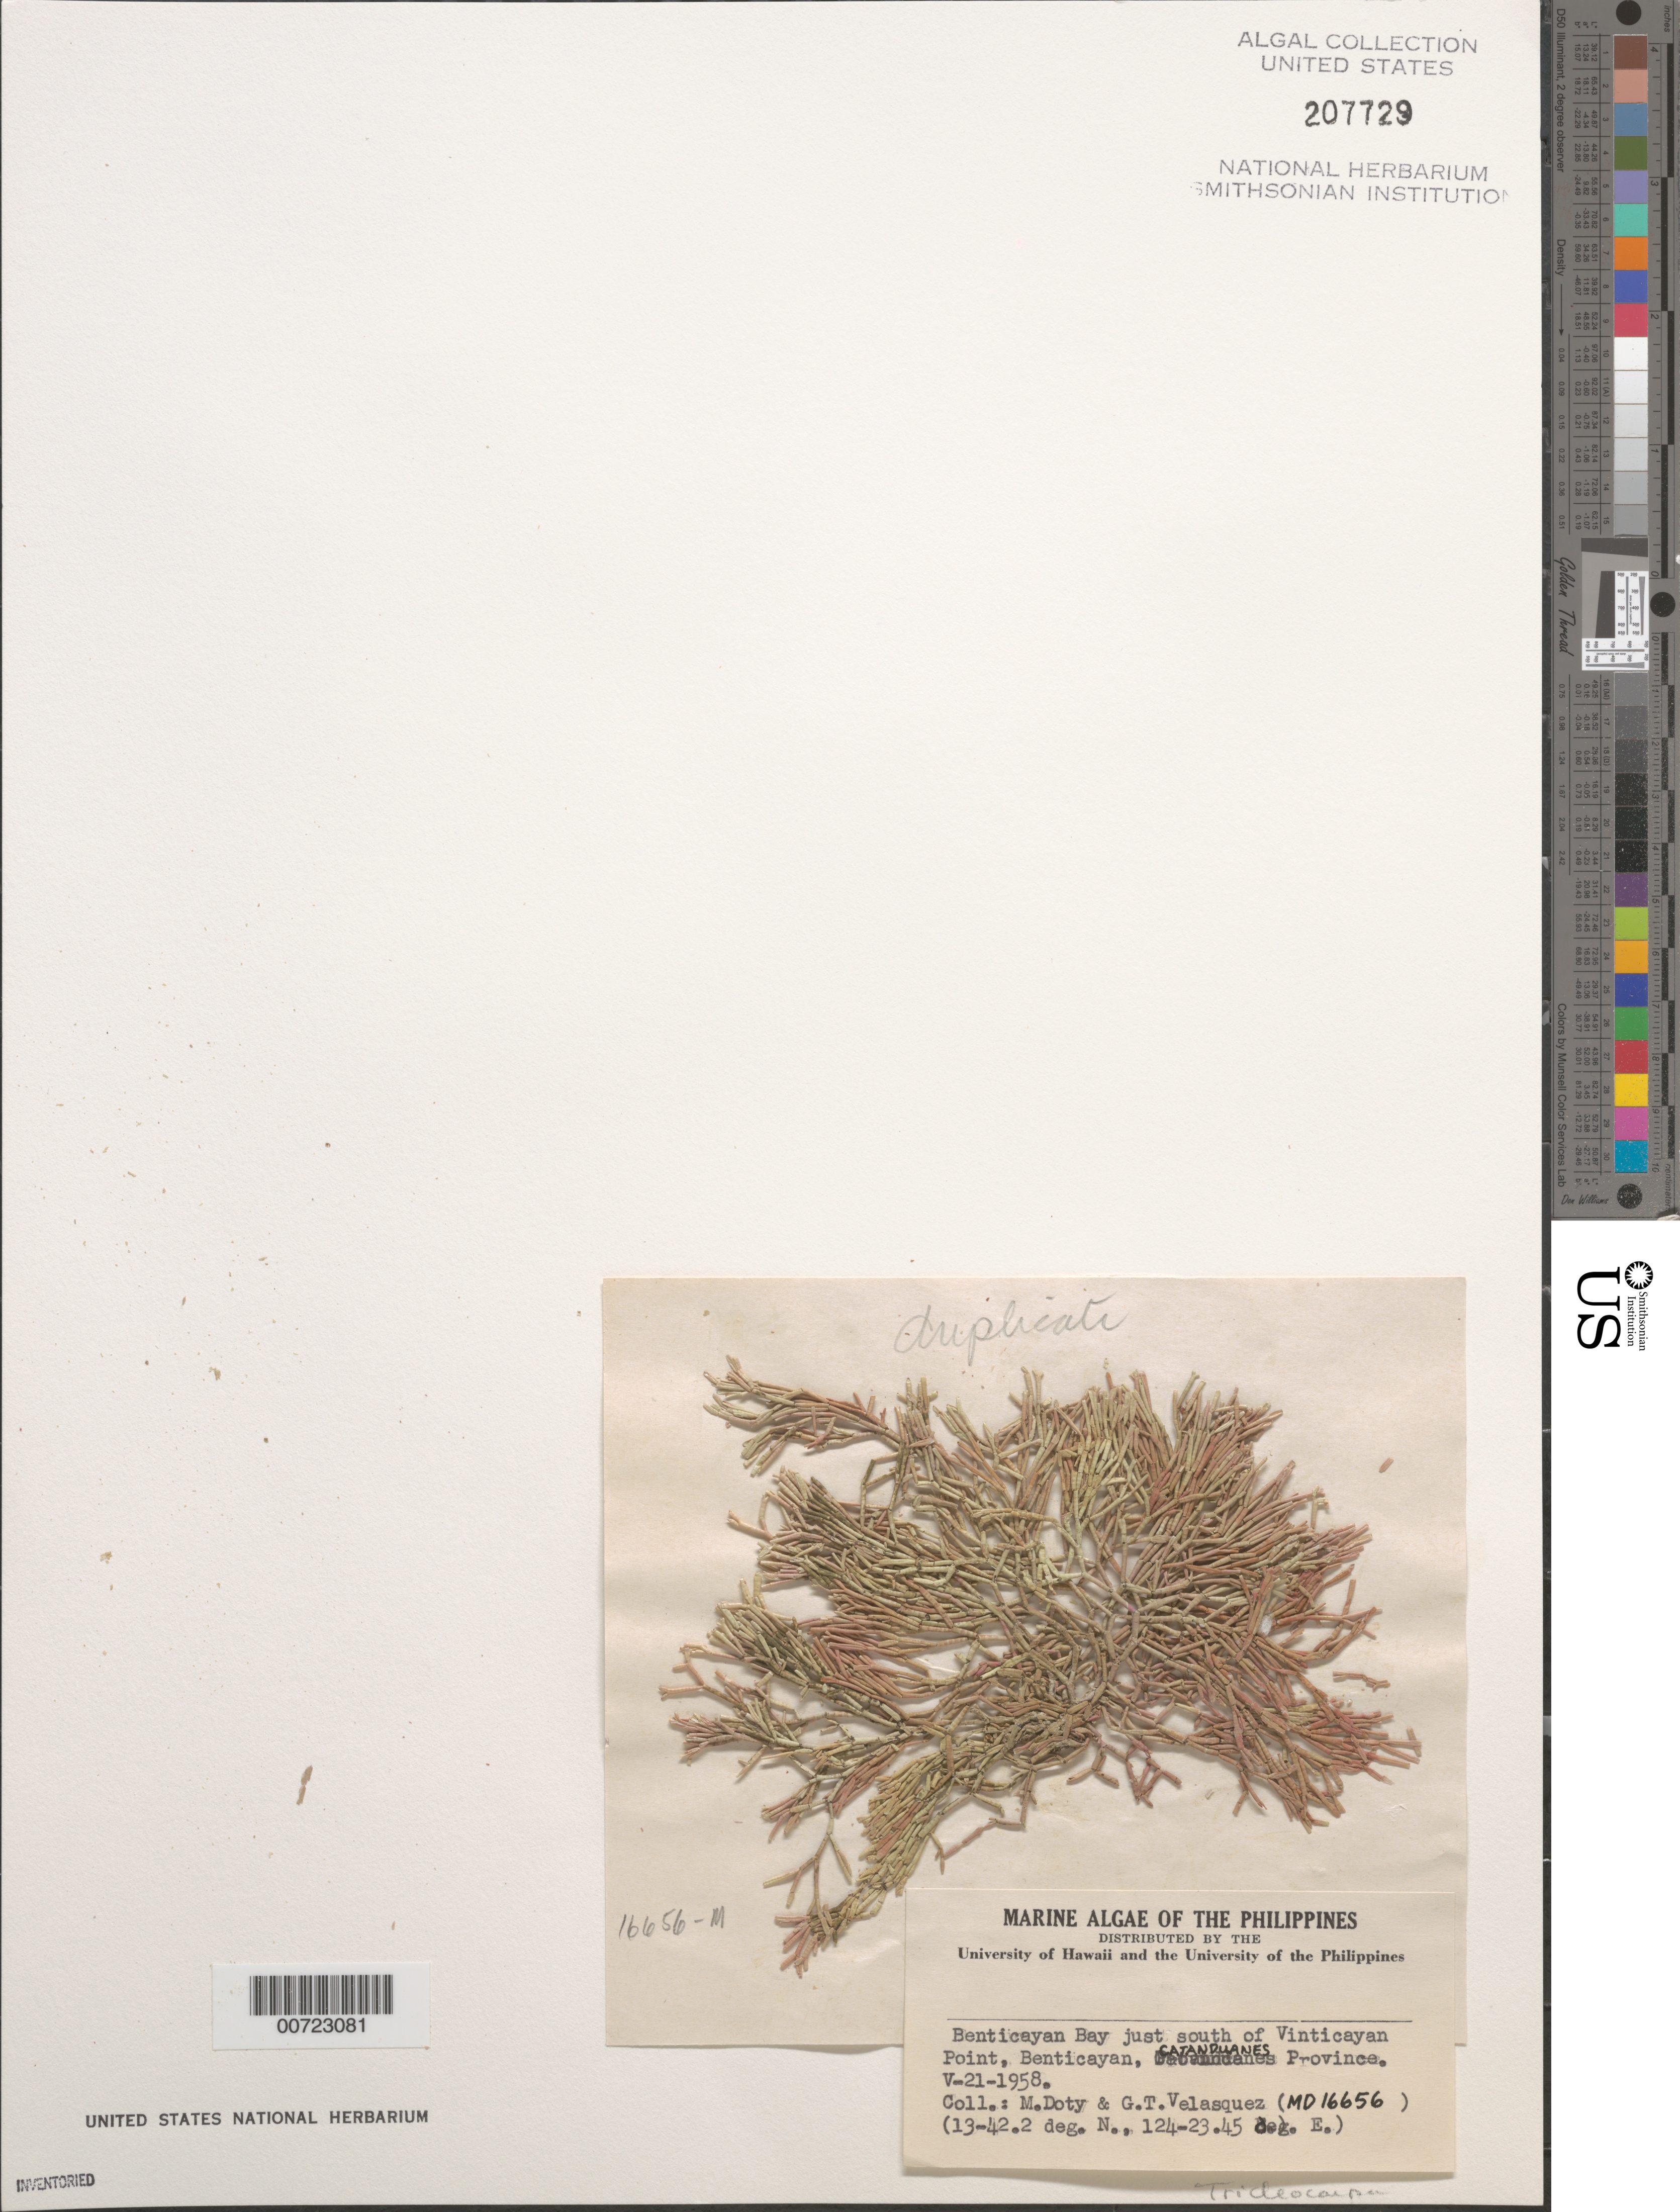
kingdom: Plantae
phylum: Rhodophyta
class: Florideophyceae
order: Nemaliales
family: Galaxauraceae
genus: Tricleocarpa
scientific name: Tricleocarpa sp.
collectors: M. S. Doty & G. Velasquez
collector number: MSD 16656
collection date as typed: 21 May 1958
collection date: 1958-05-21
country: Philippines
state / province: Bicol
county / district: Catanduanes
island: Catanduanes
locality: Benticayan Bay just south of Vinticayan Point, Benticayan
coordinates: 13-42.2 deg.. N., 124-23.45 deg. E.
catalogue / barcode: US 207729